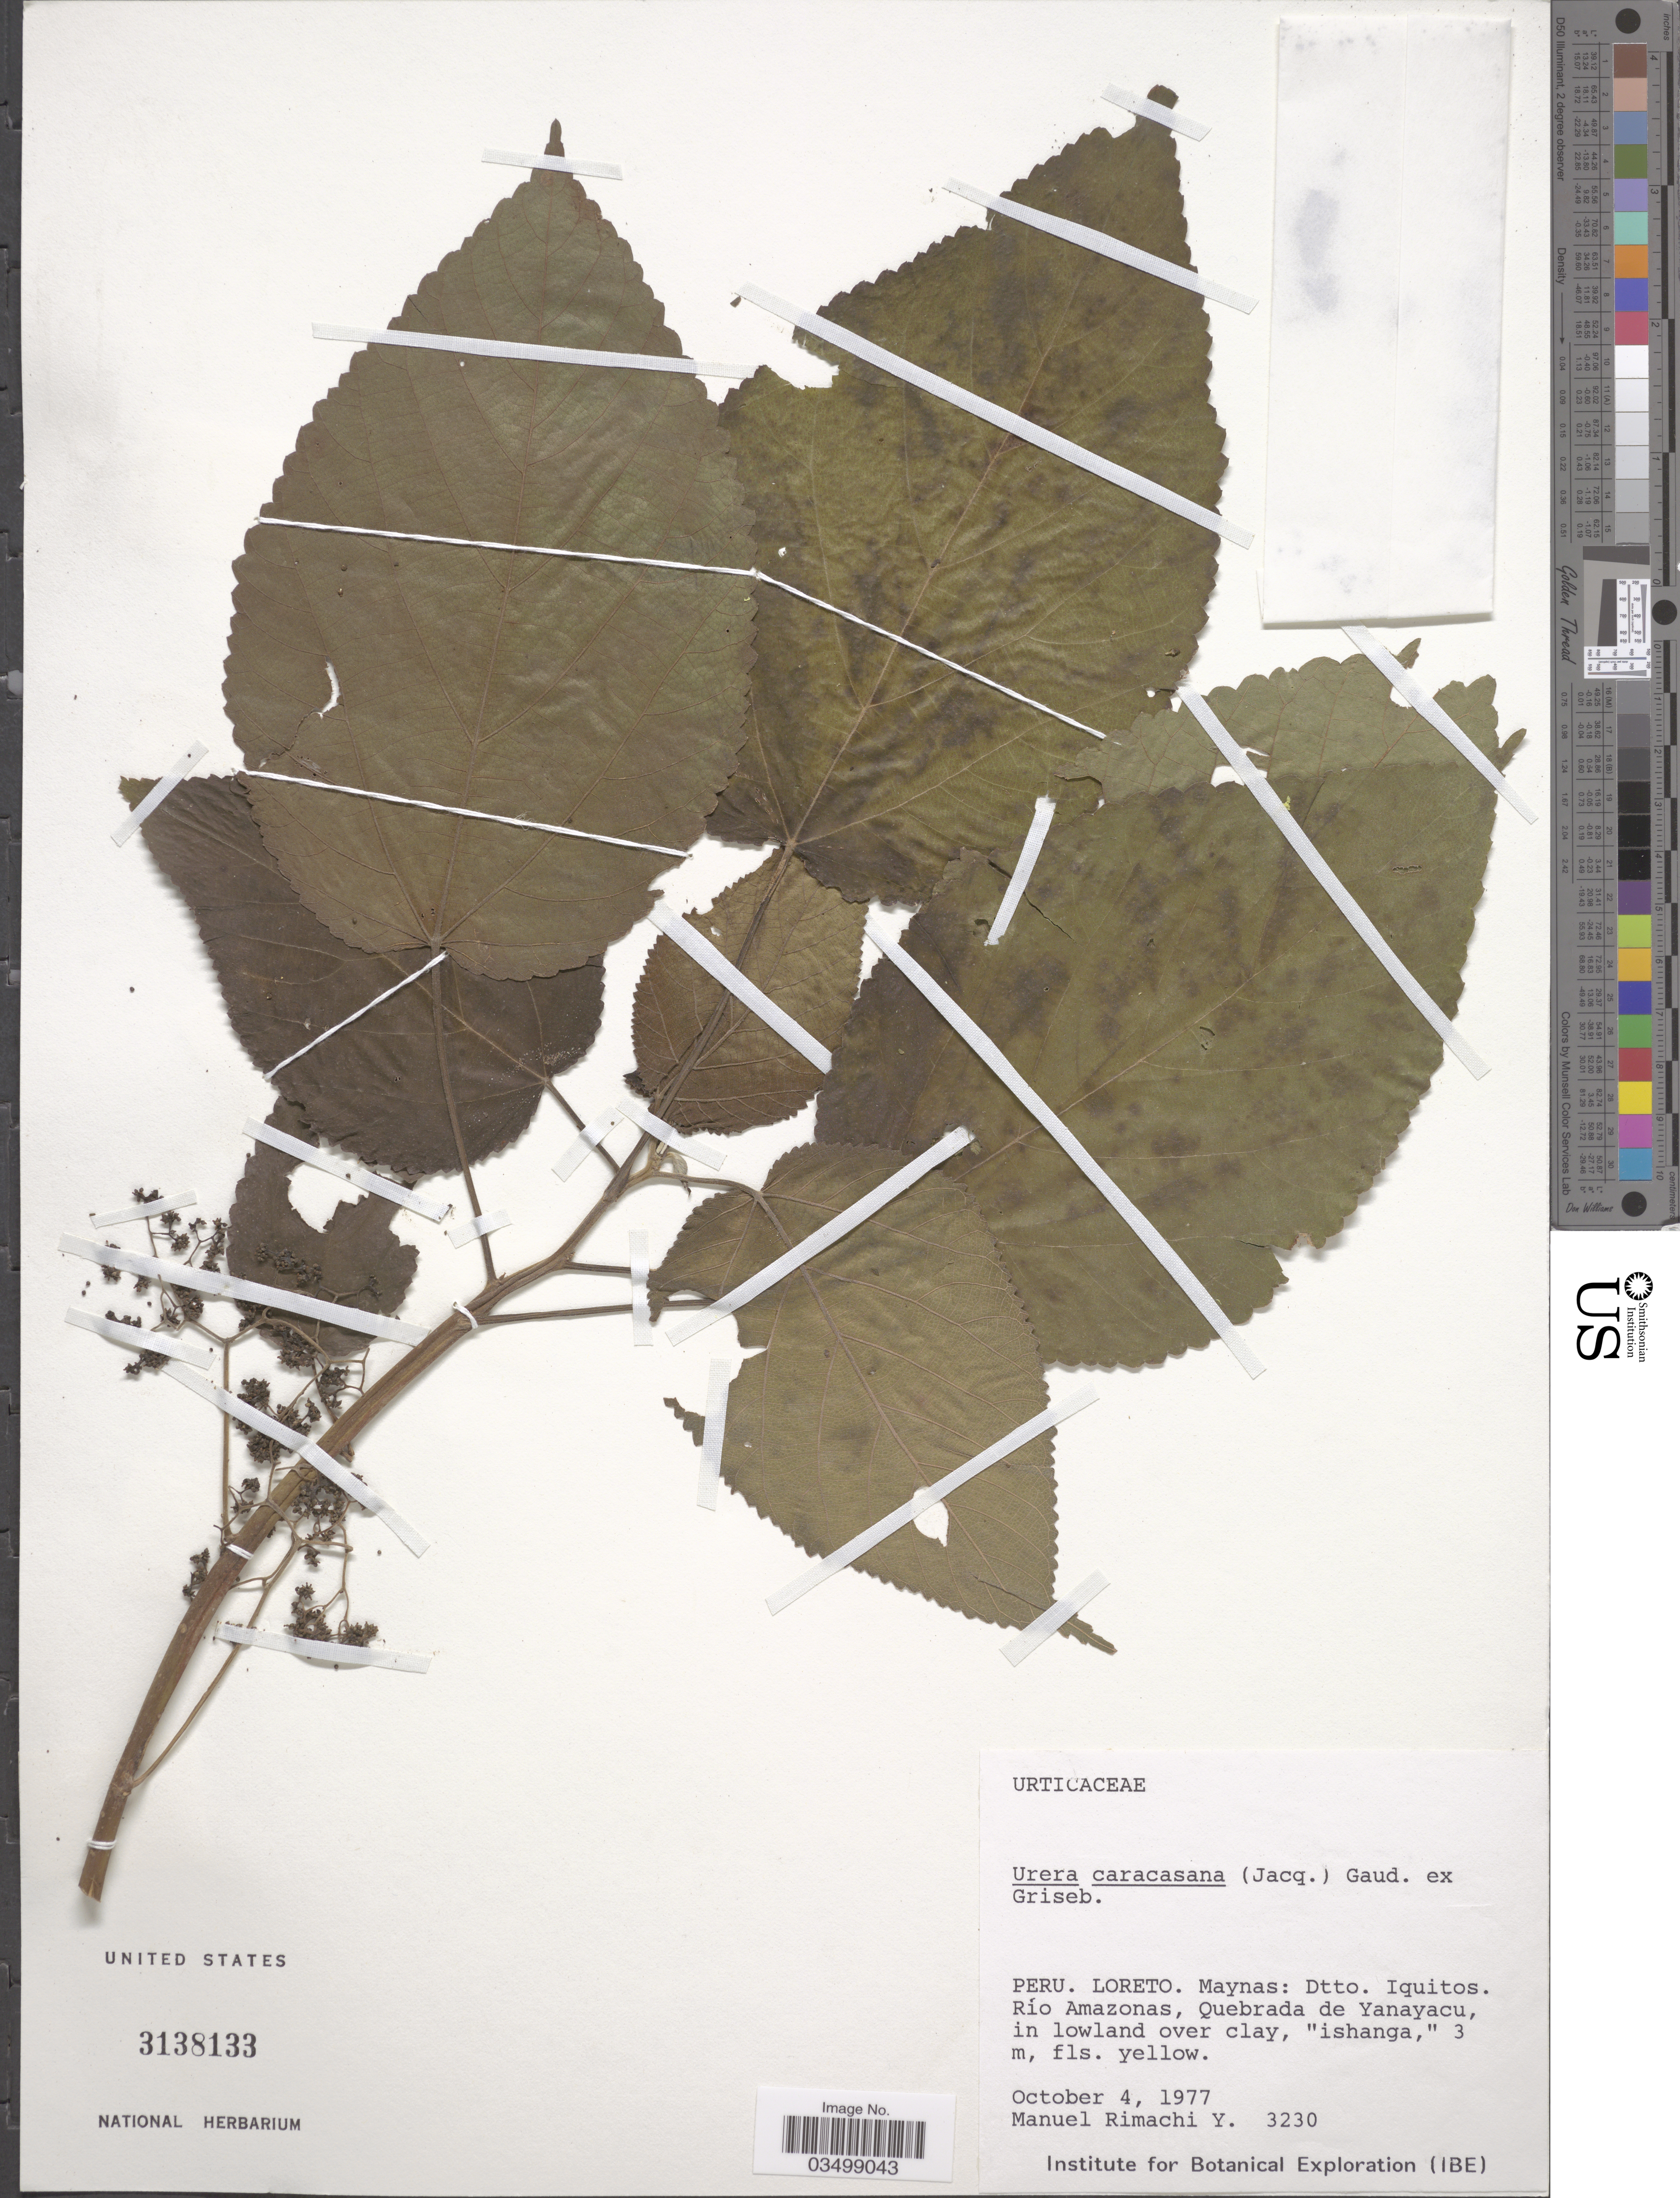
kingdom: Plantae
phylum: Tracheophyta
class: Magnoliopsida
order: Rosales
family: Urticaceae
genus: Urera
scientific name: Urera caracasana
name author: (Jacq.) Gaudich. ex Griseb.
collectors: M. Rimachi Y.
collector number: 3230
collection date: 1977-10-04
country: Peru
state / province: Loreto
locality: Maynas: Dtto. Iquitos. Río Amazonas, Quebrada de Yanayacu.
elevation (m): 3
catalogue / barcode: US 3138133